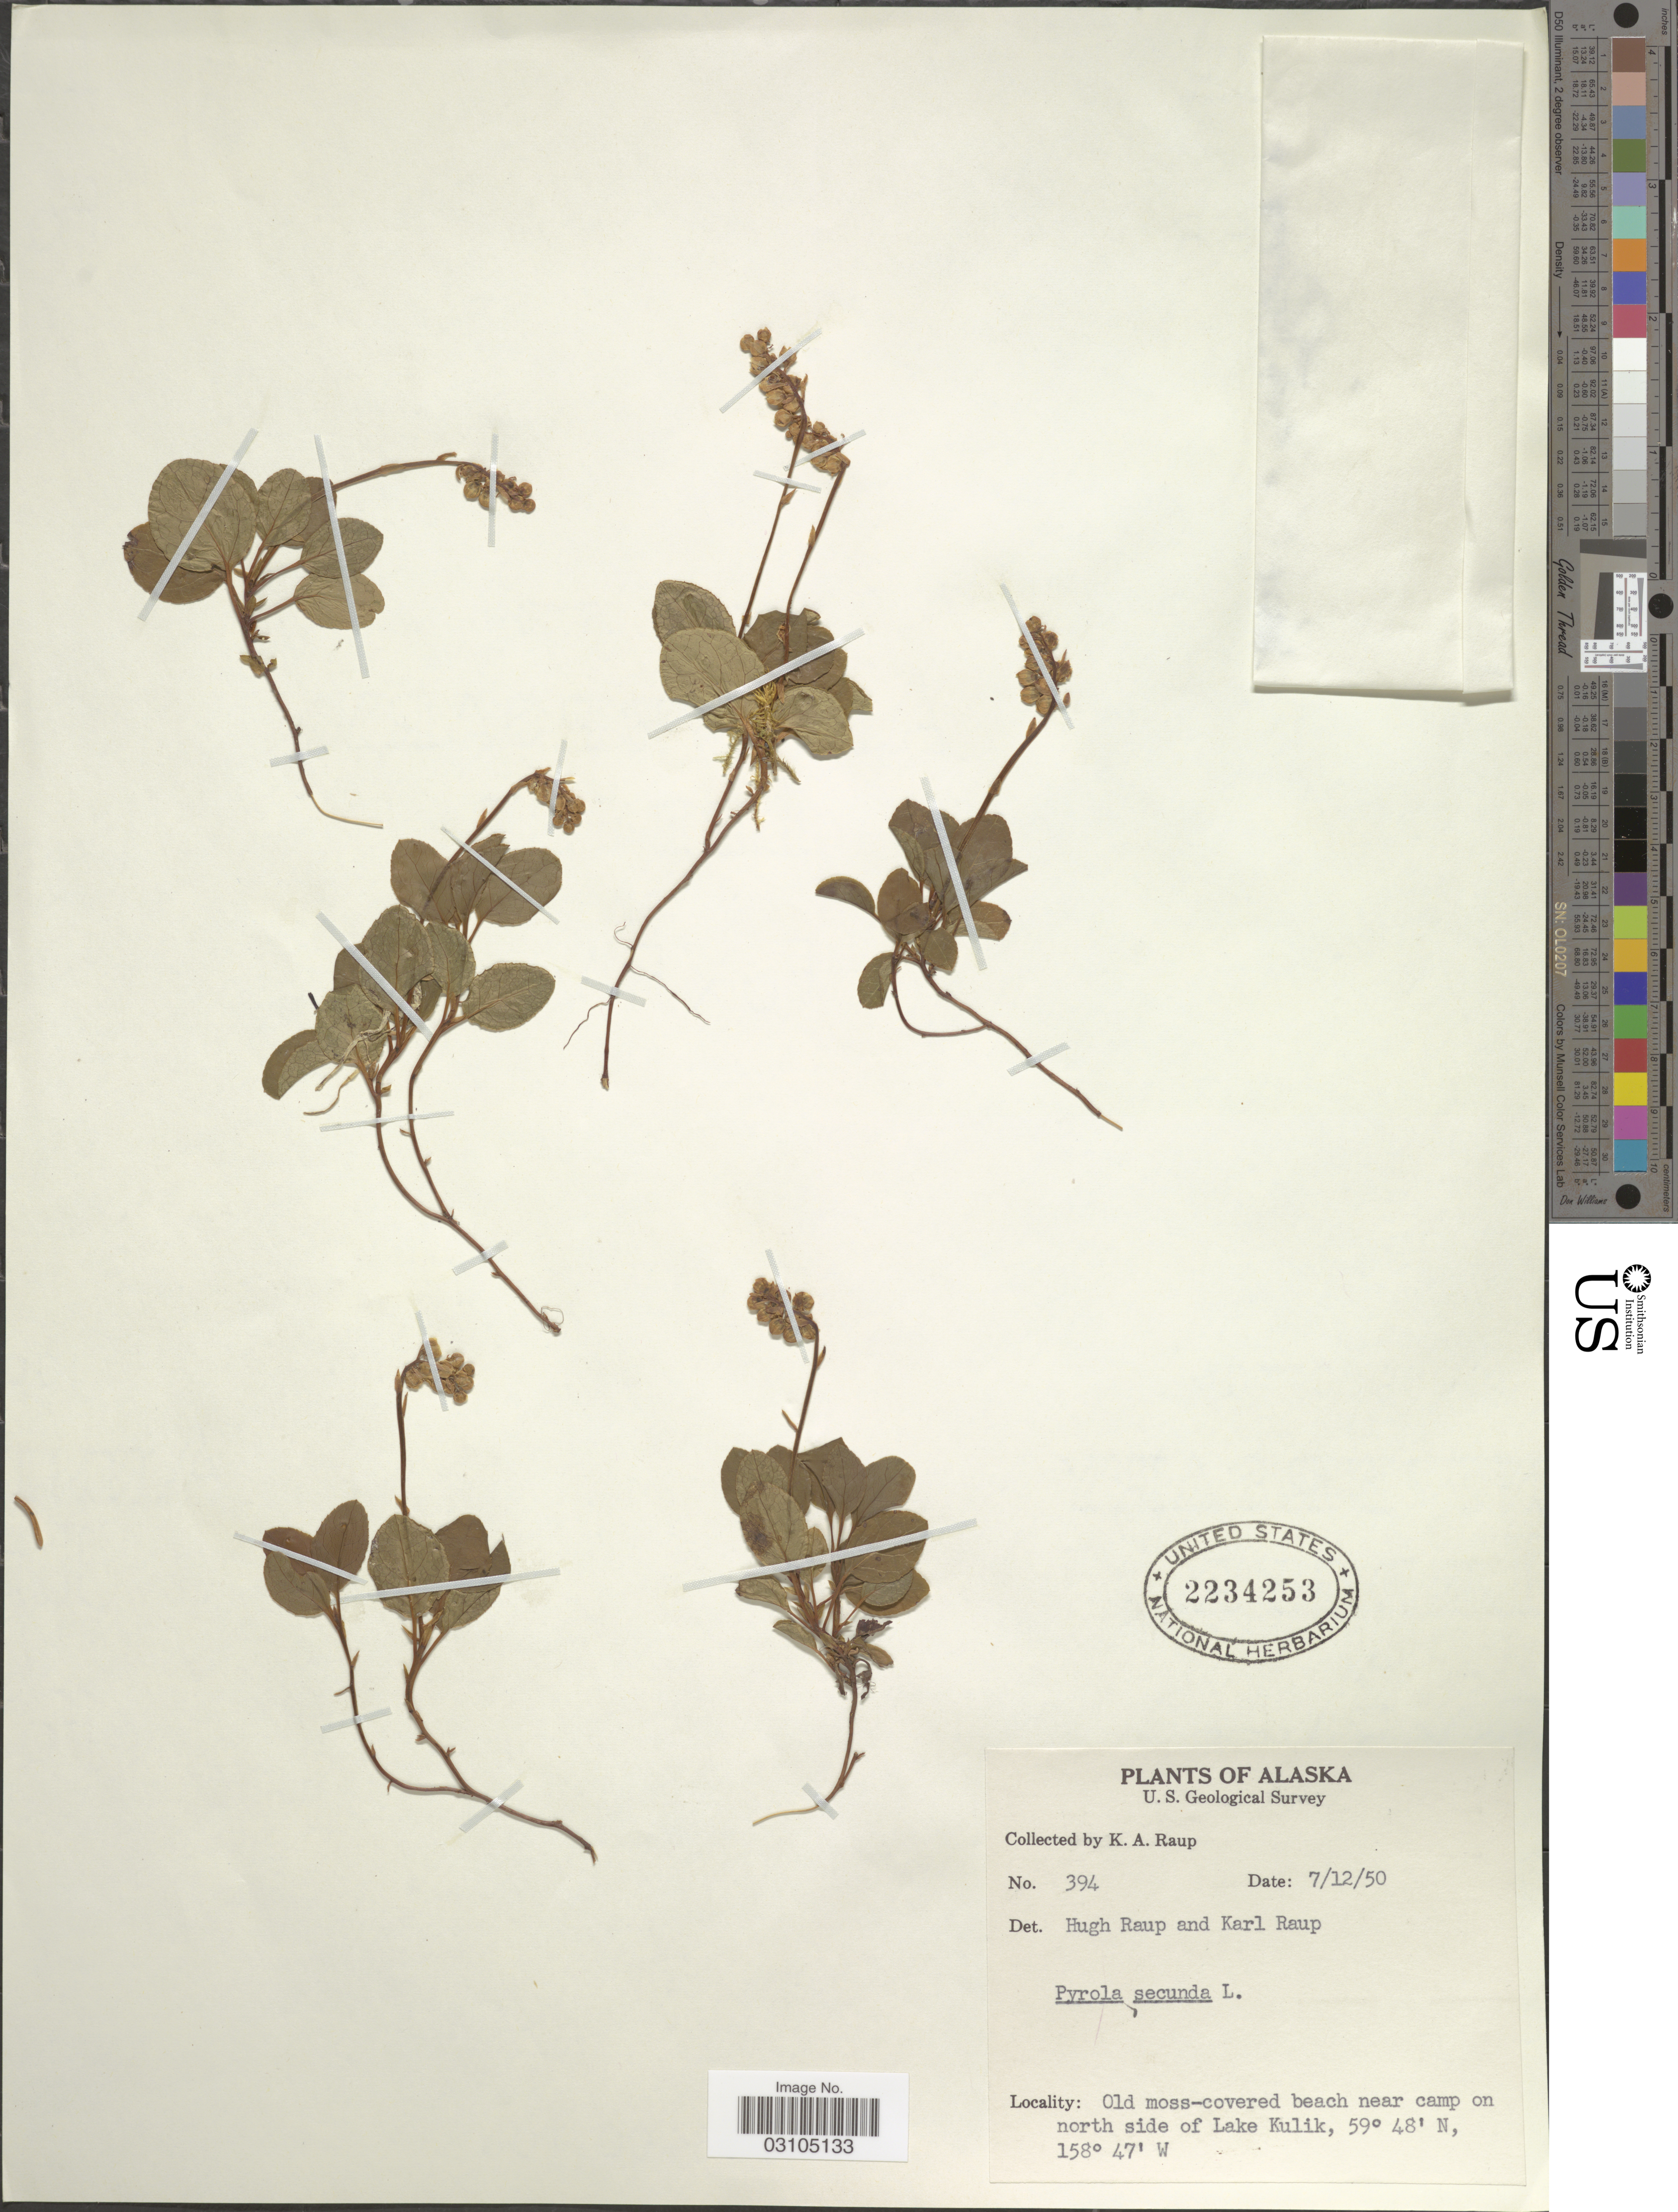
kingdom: Plantae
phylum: Tracheophyta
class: Magnoliopsida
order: Ericales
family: Ericaceae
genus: Orthilia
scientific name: Orthilia secunda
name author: (L.) House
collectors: K. Raup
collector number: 394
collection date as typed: Transcribed d/m/y: 12/7/50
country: United States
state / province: Alaska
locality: Old moss-covered beach near camp on north side of Lake Kulik.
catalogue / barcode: US 2234253